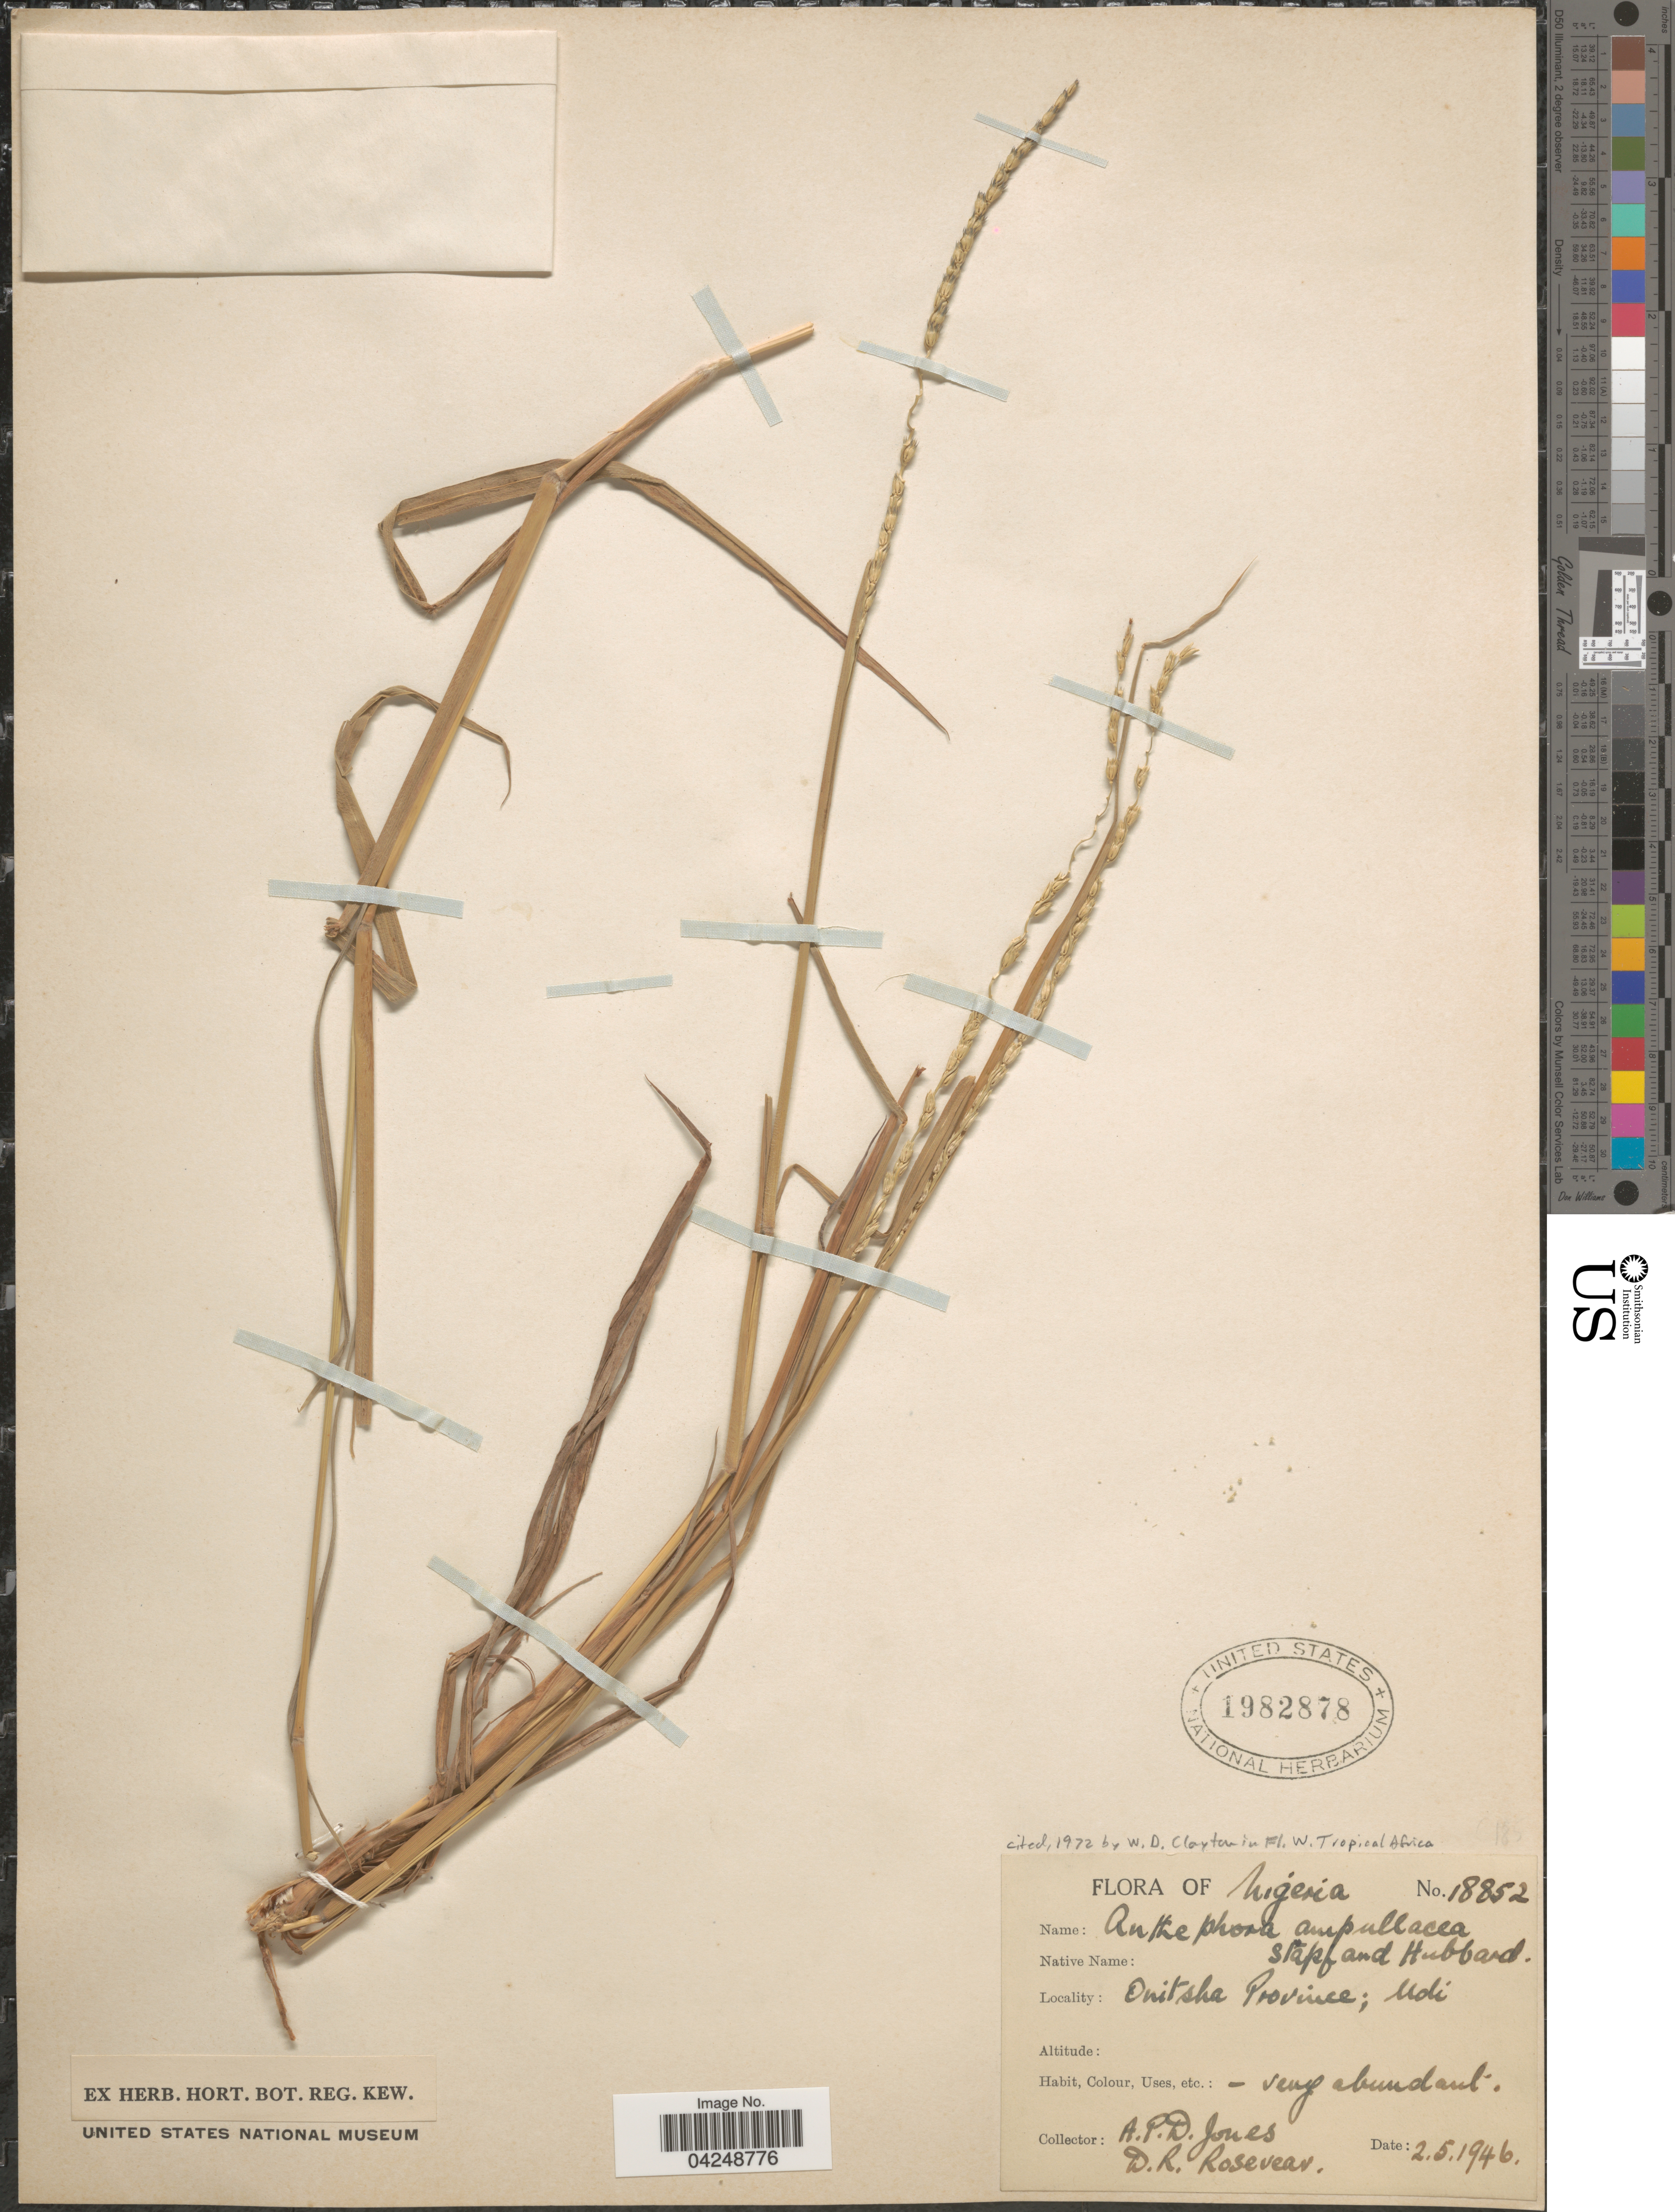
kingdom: Plantae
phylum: Tracheophyta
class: Liliopsida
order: Poales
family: Poaceae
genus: Anthephora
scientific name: Anthephora ampullacea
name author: Stapf & C. E. Hubb.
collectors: A. P. Jones & D. Rosevear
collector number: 18852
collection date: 1946-05-02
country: Nigeria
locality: Onitsha Province; Udi.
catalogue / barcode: US 1982878